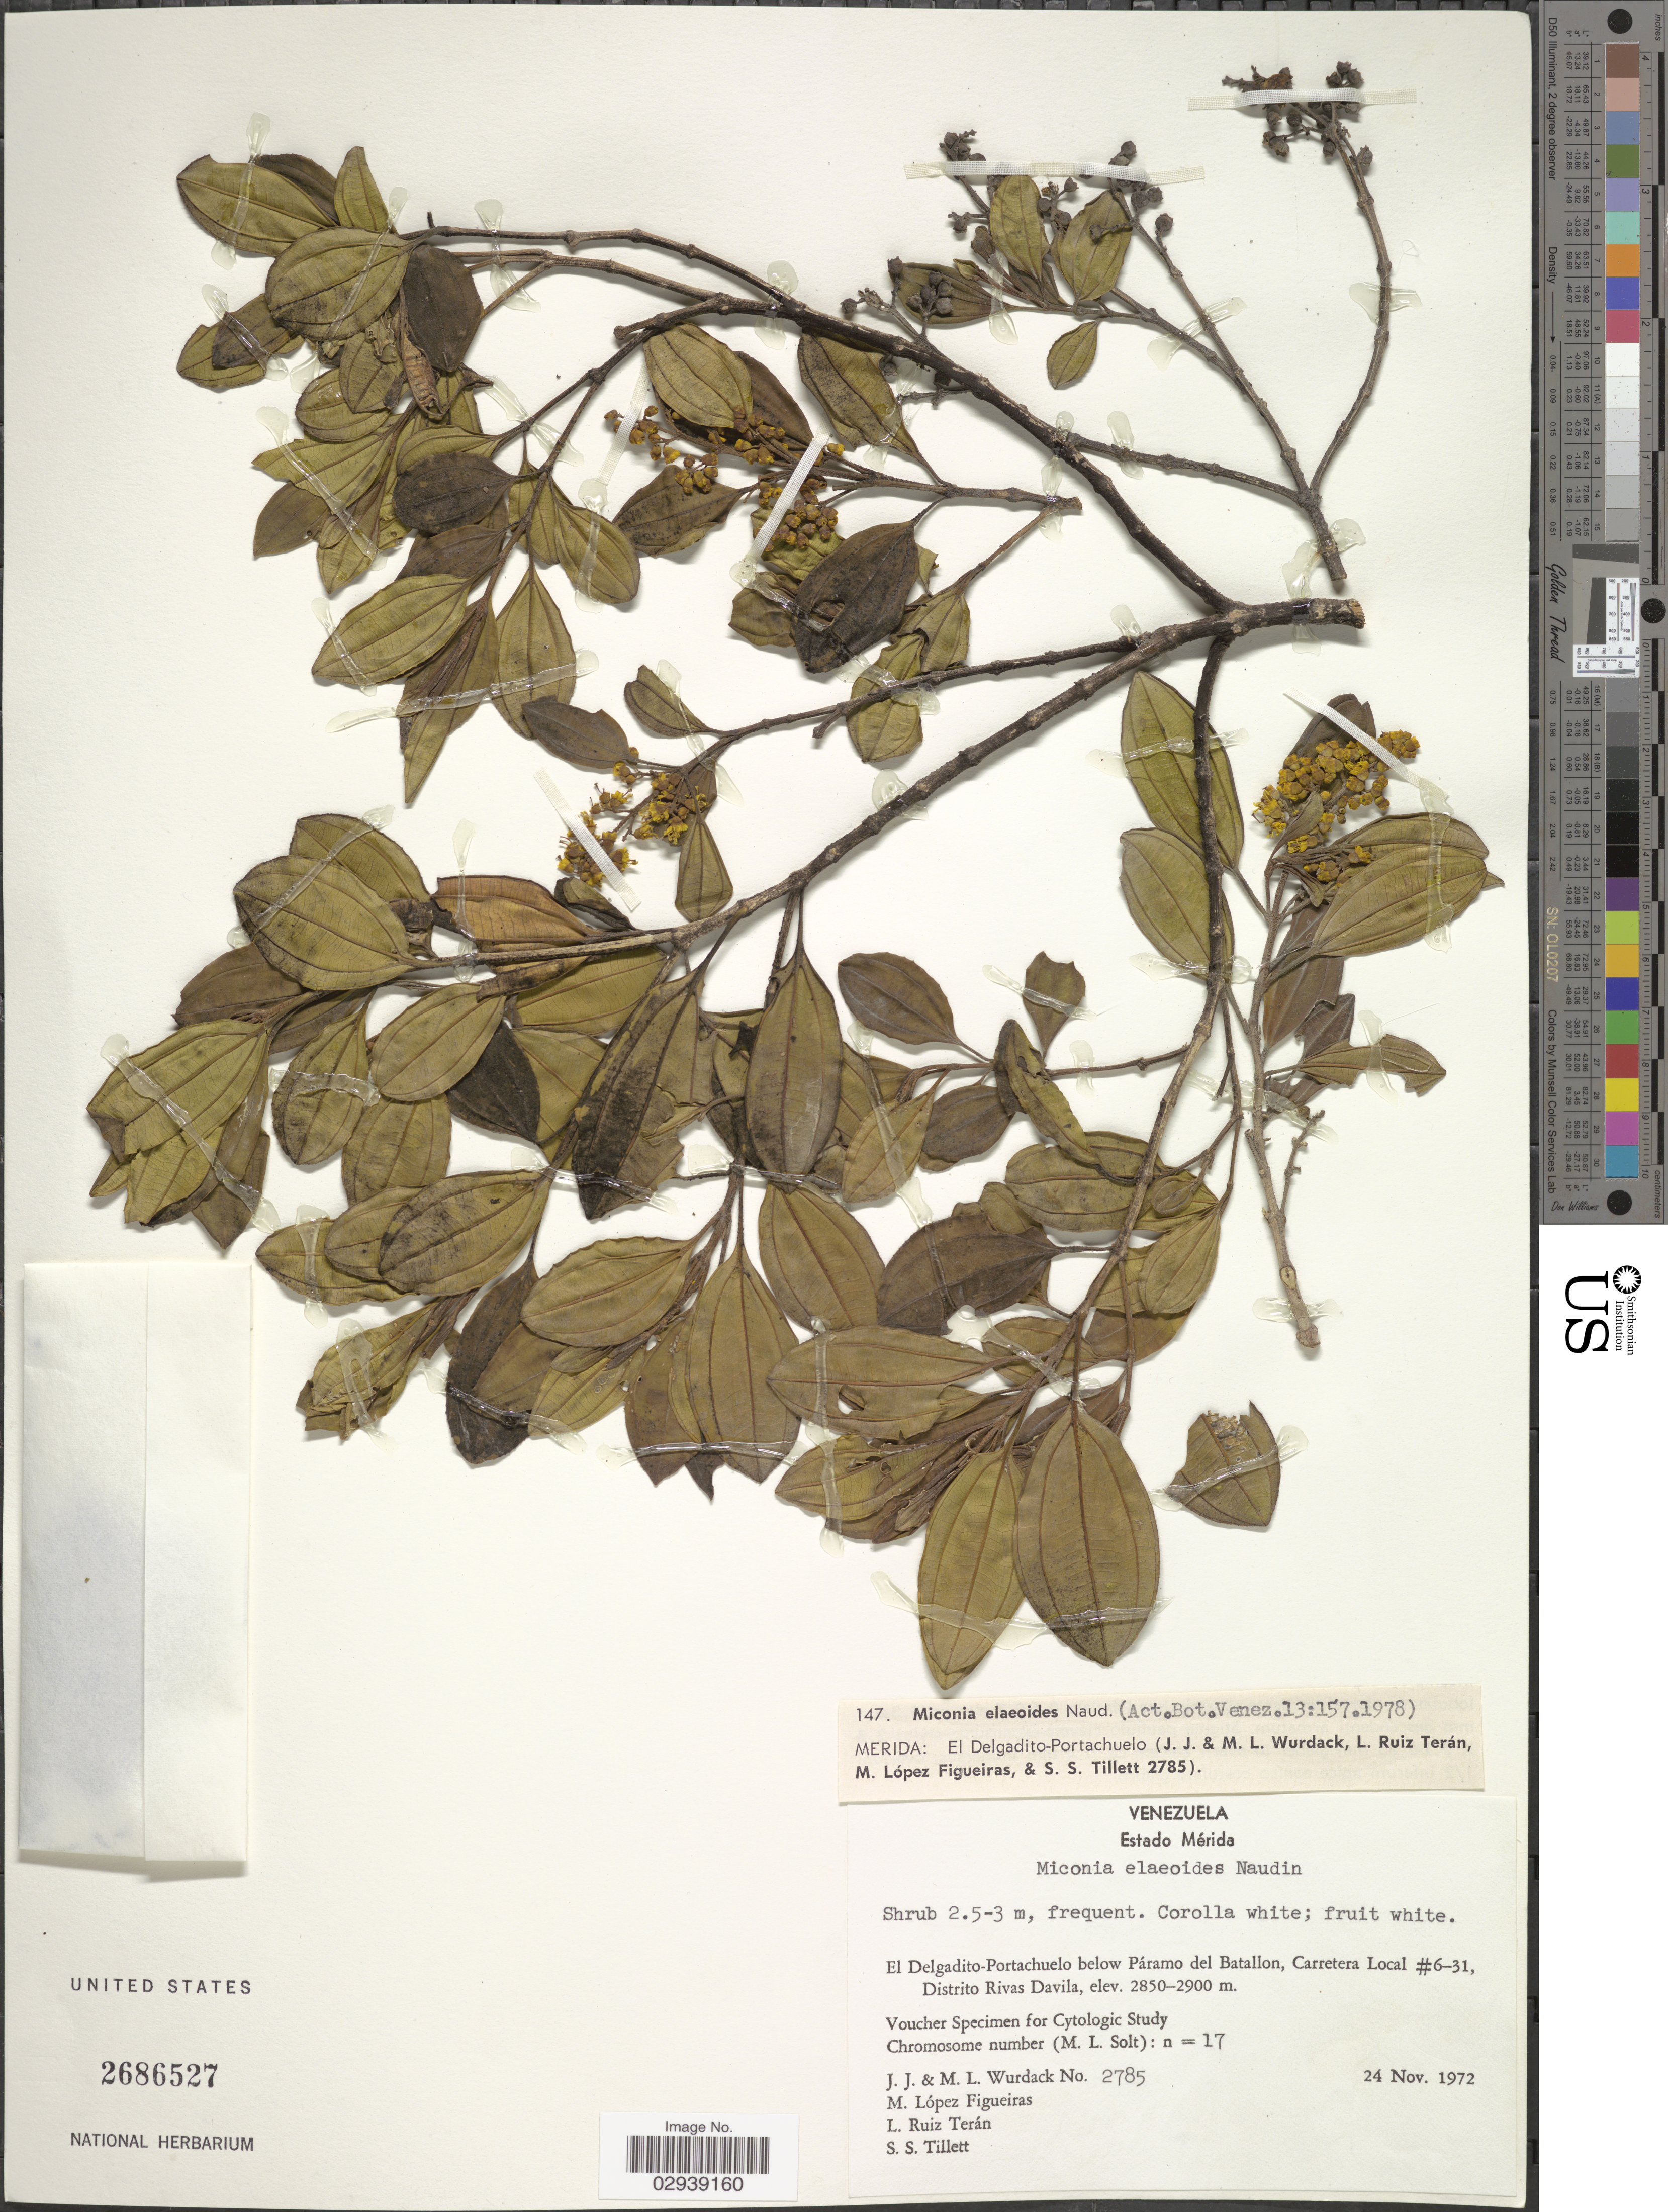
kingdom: Plantae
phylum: Tracheophyta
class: Magnoliopsida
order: Myrtales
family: Melastomataceae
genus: Miconia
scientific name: Miconia elaeoides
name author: Naudin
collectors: J. J. Wurdack, M. L. Wurdack, M. López Figueiras & L. Teran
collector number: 2785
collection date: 1972-11-24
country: Venezuela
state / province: Mérida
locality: El Delgadito-Portachuelo below Páramo del Batallon, Carretera Local #6-31, Distrito Rivas Davila.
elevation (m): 2850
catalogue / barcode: US 2686527